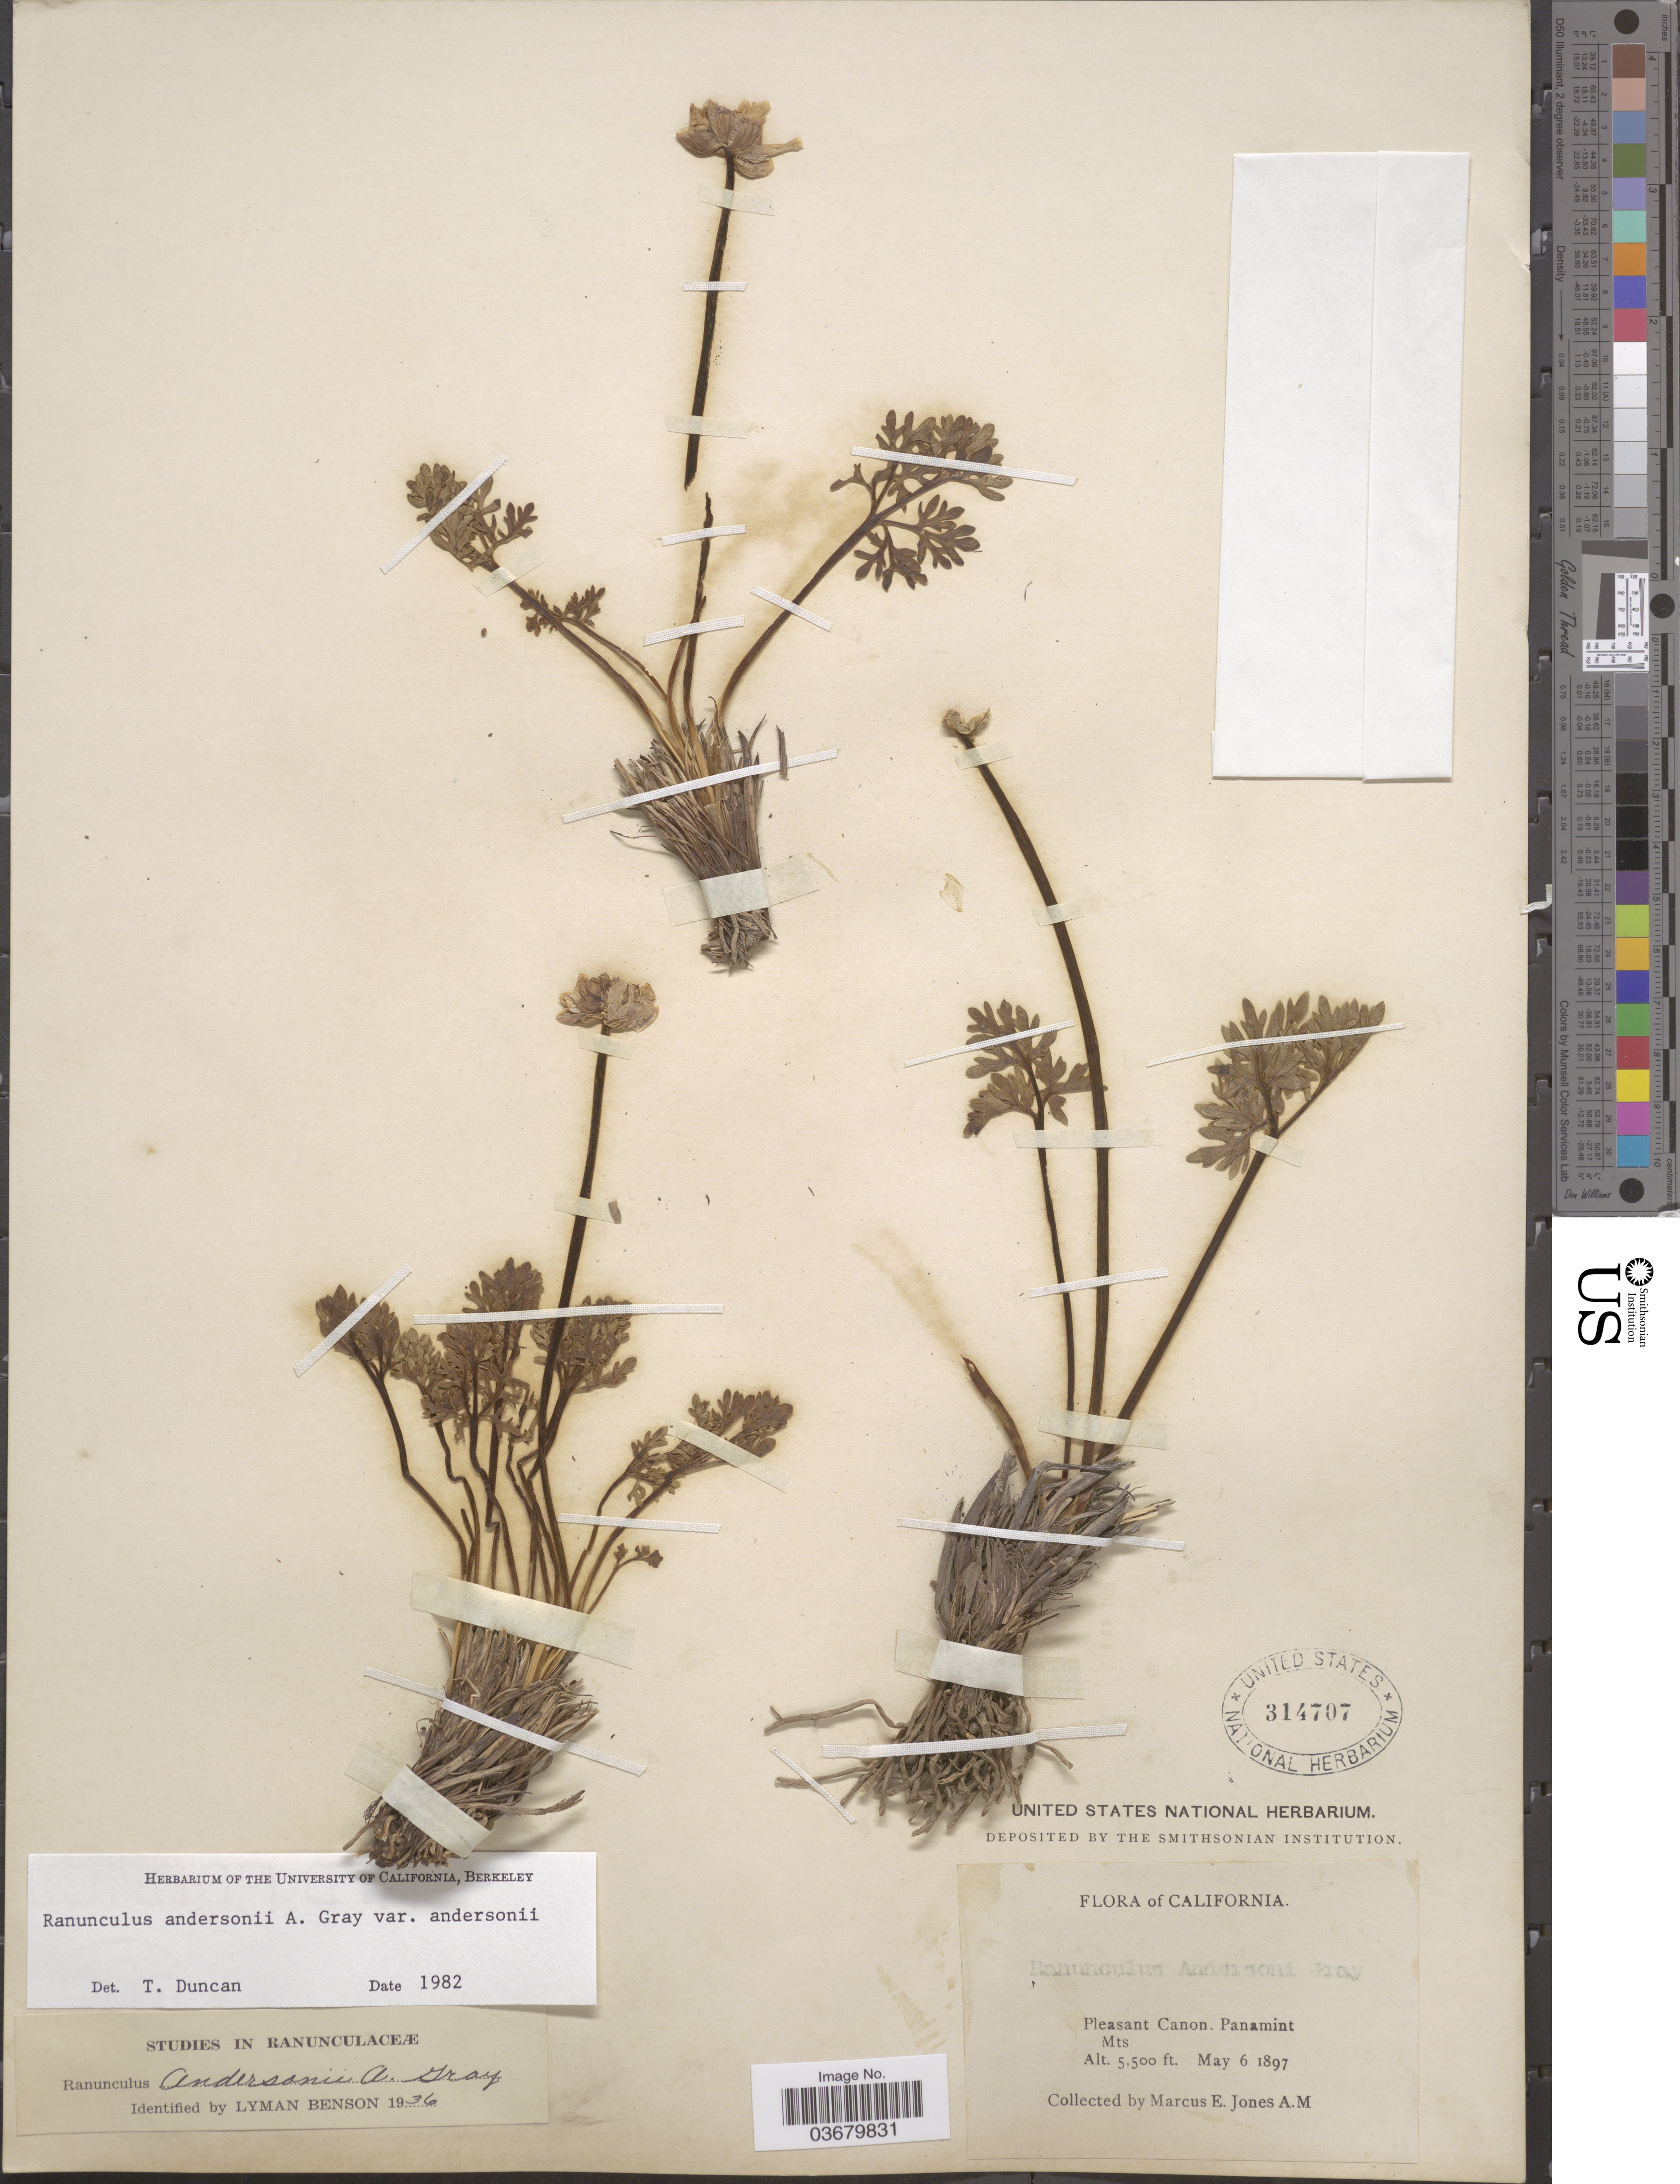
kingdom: Plantae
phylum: Tracheophyta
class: Magnoliopsida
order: Ranunculales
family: Ranunculaceae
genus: Ranunculus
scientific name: Ranunculus andersonii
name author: A. Gray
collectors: M. E. Jones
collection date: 1897-05-06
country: United States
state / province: California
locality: Pleasant Canon. Panamint Mts.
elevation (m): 1676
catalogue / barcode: US 314707